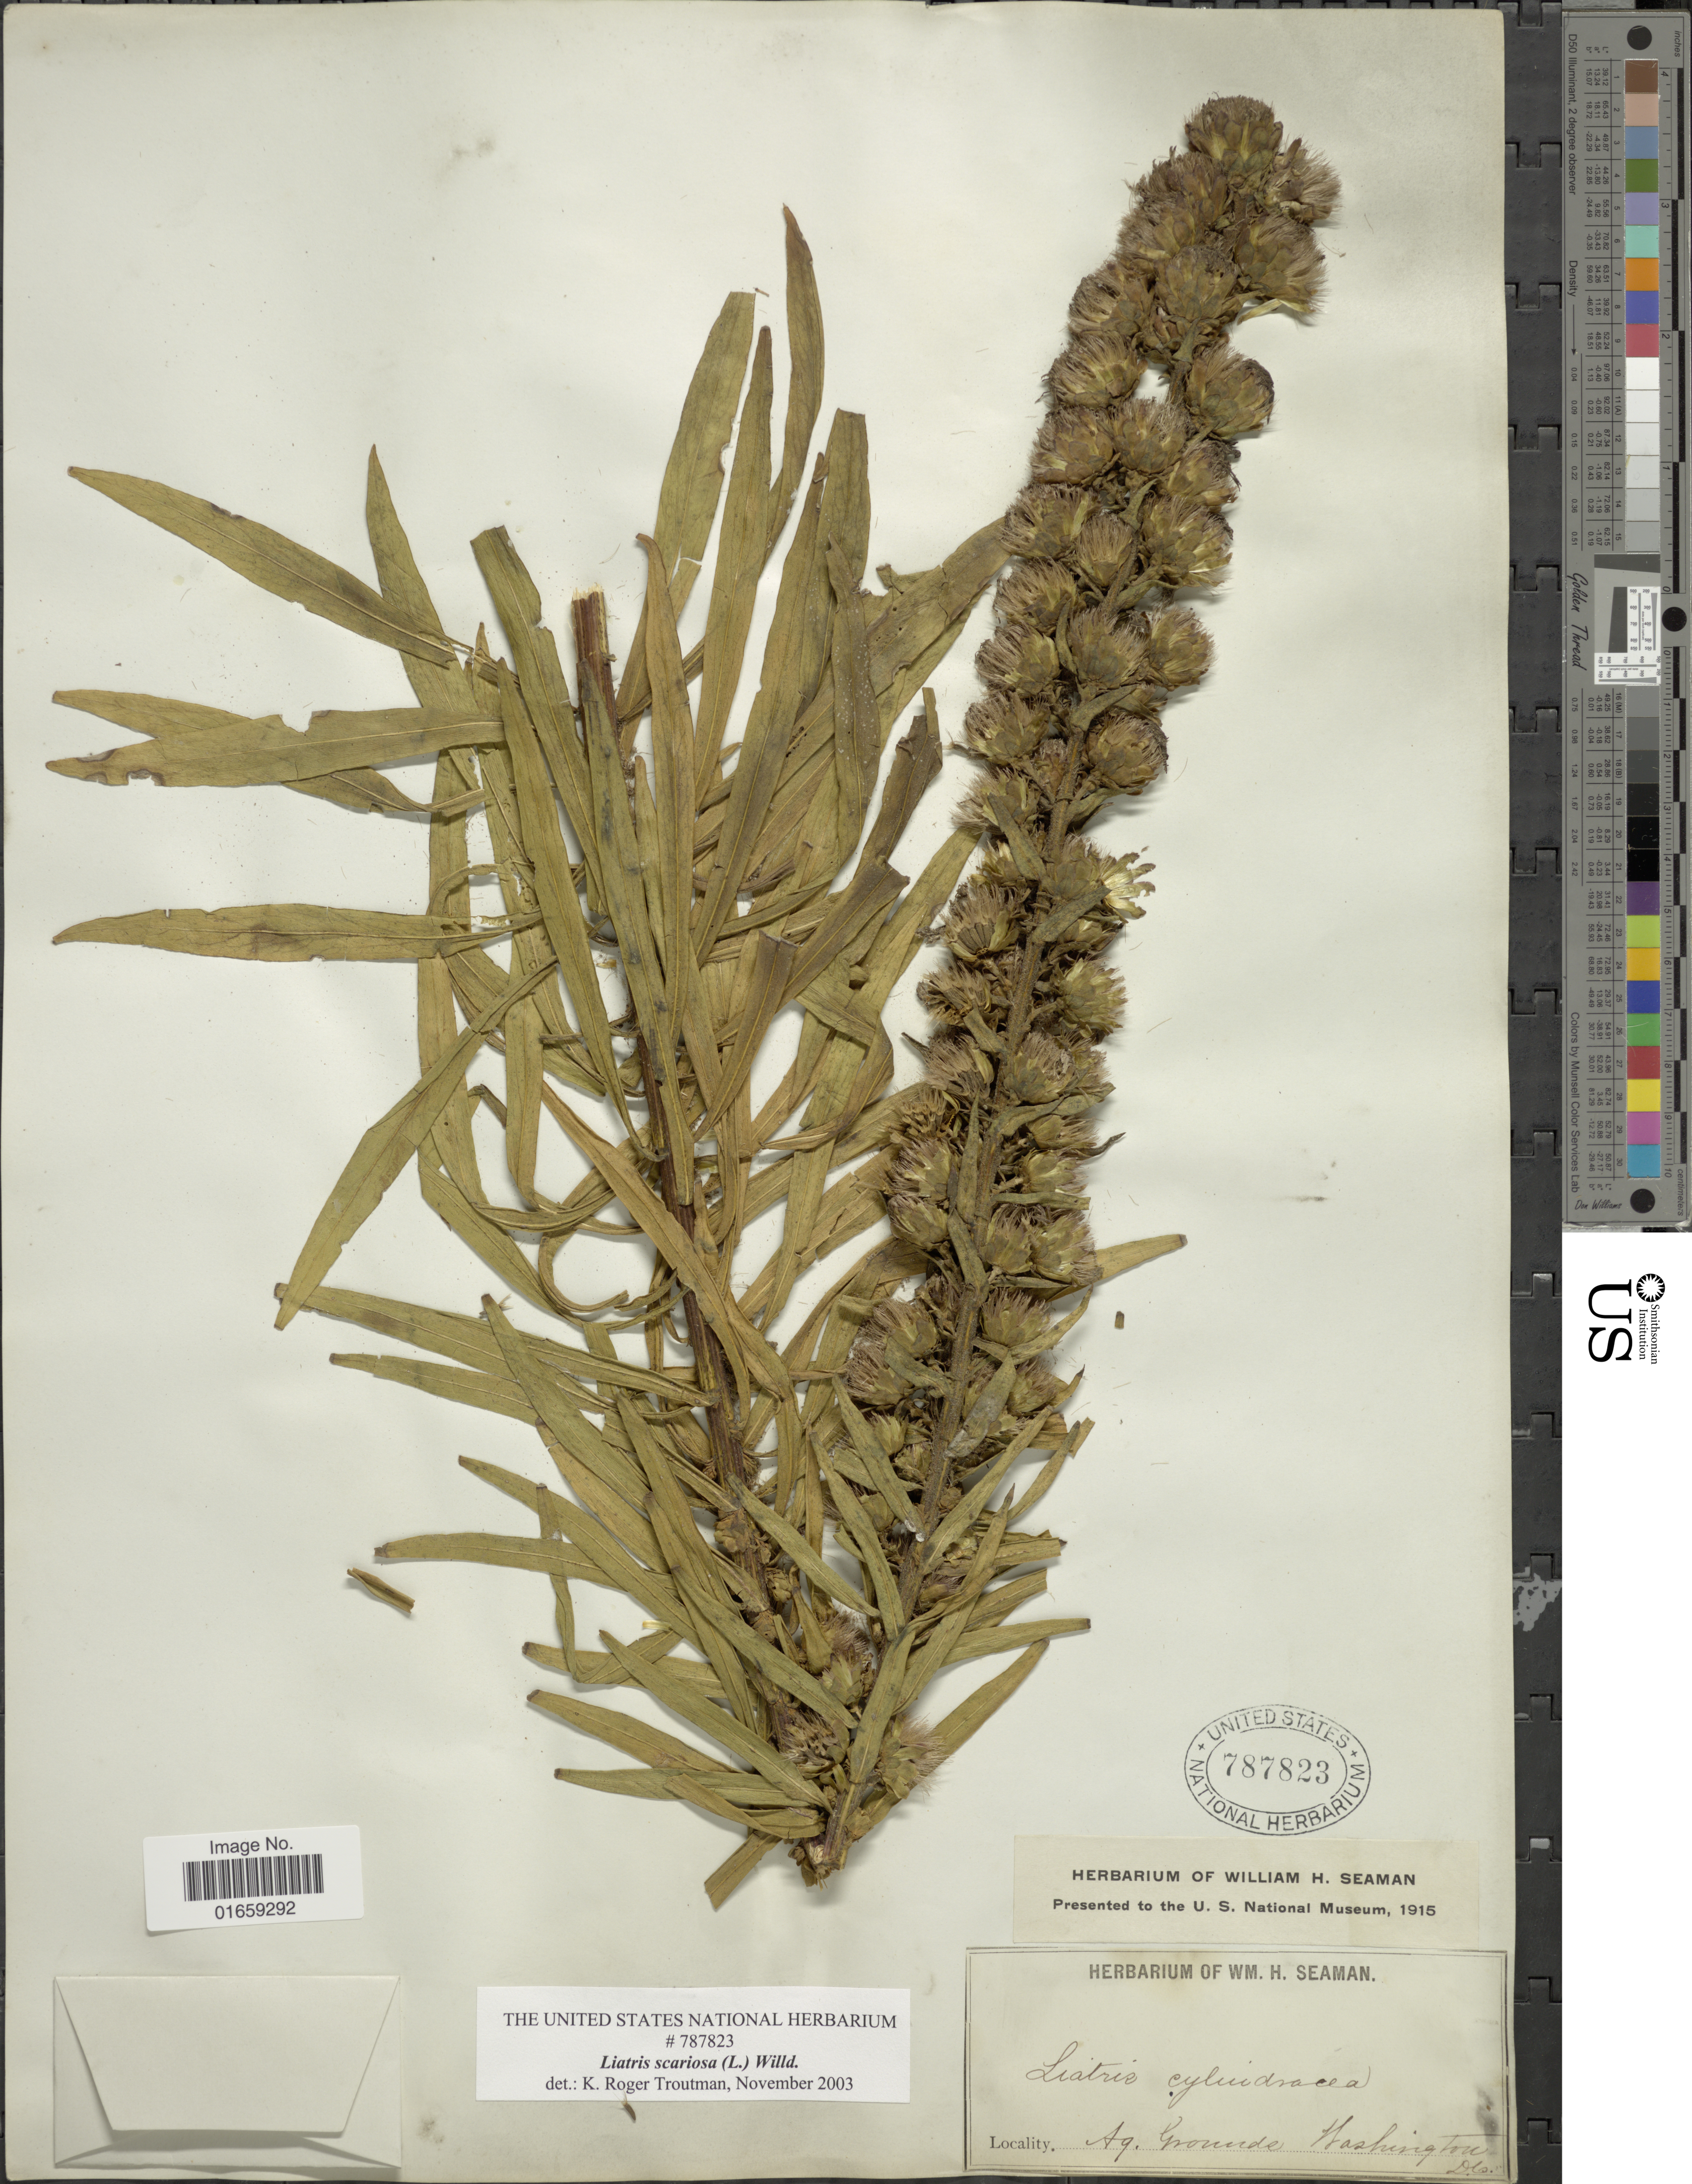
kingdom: Plantae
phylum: Tracheophyta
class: Magnoliopsida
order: Asterales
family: Asteraceae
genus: Liatris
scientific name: Liatris scariosa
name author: (L.) Willd.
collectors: ex herb. Seaman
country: United States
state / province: Washington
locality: Ag. Grounds, Washington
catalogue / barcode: US 787823